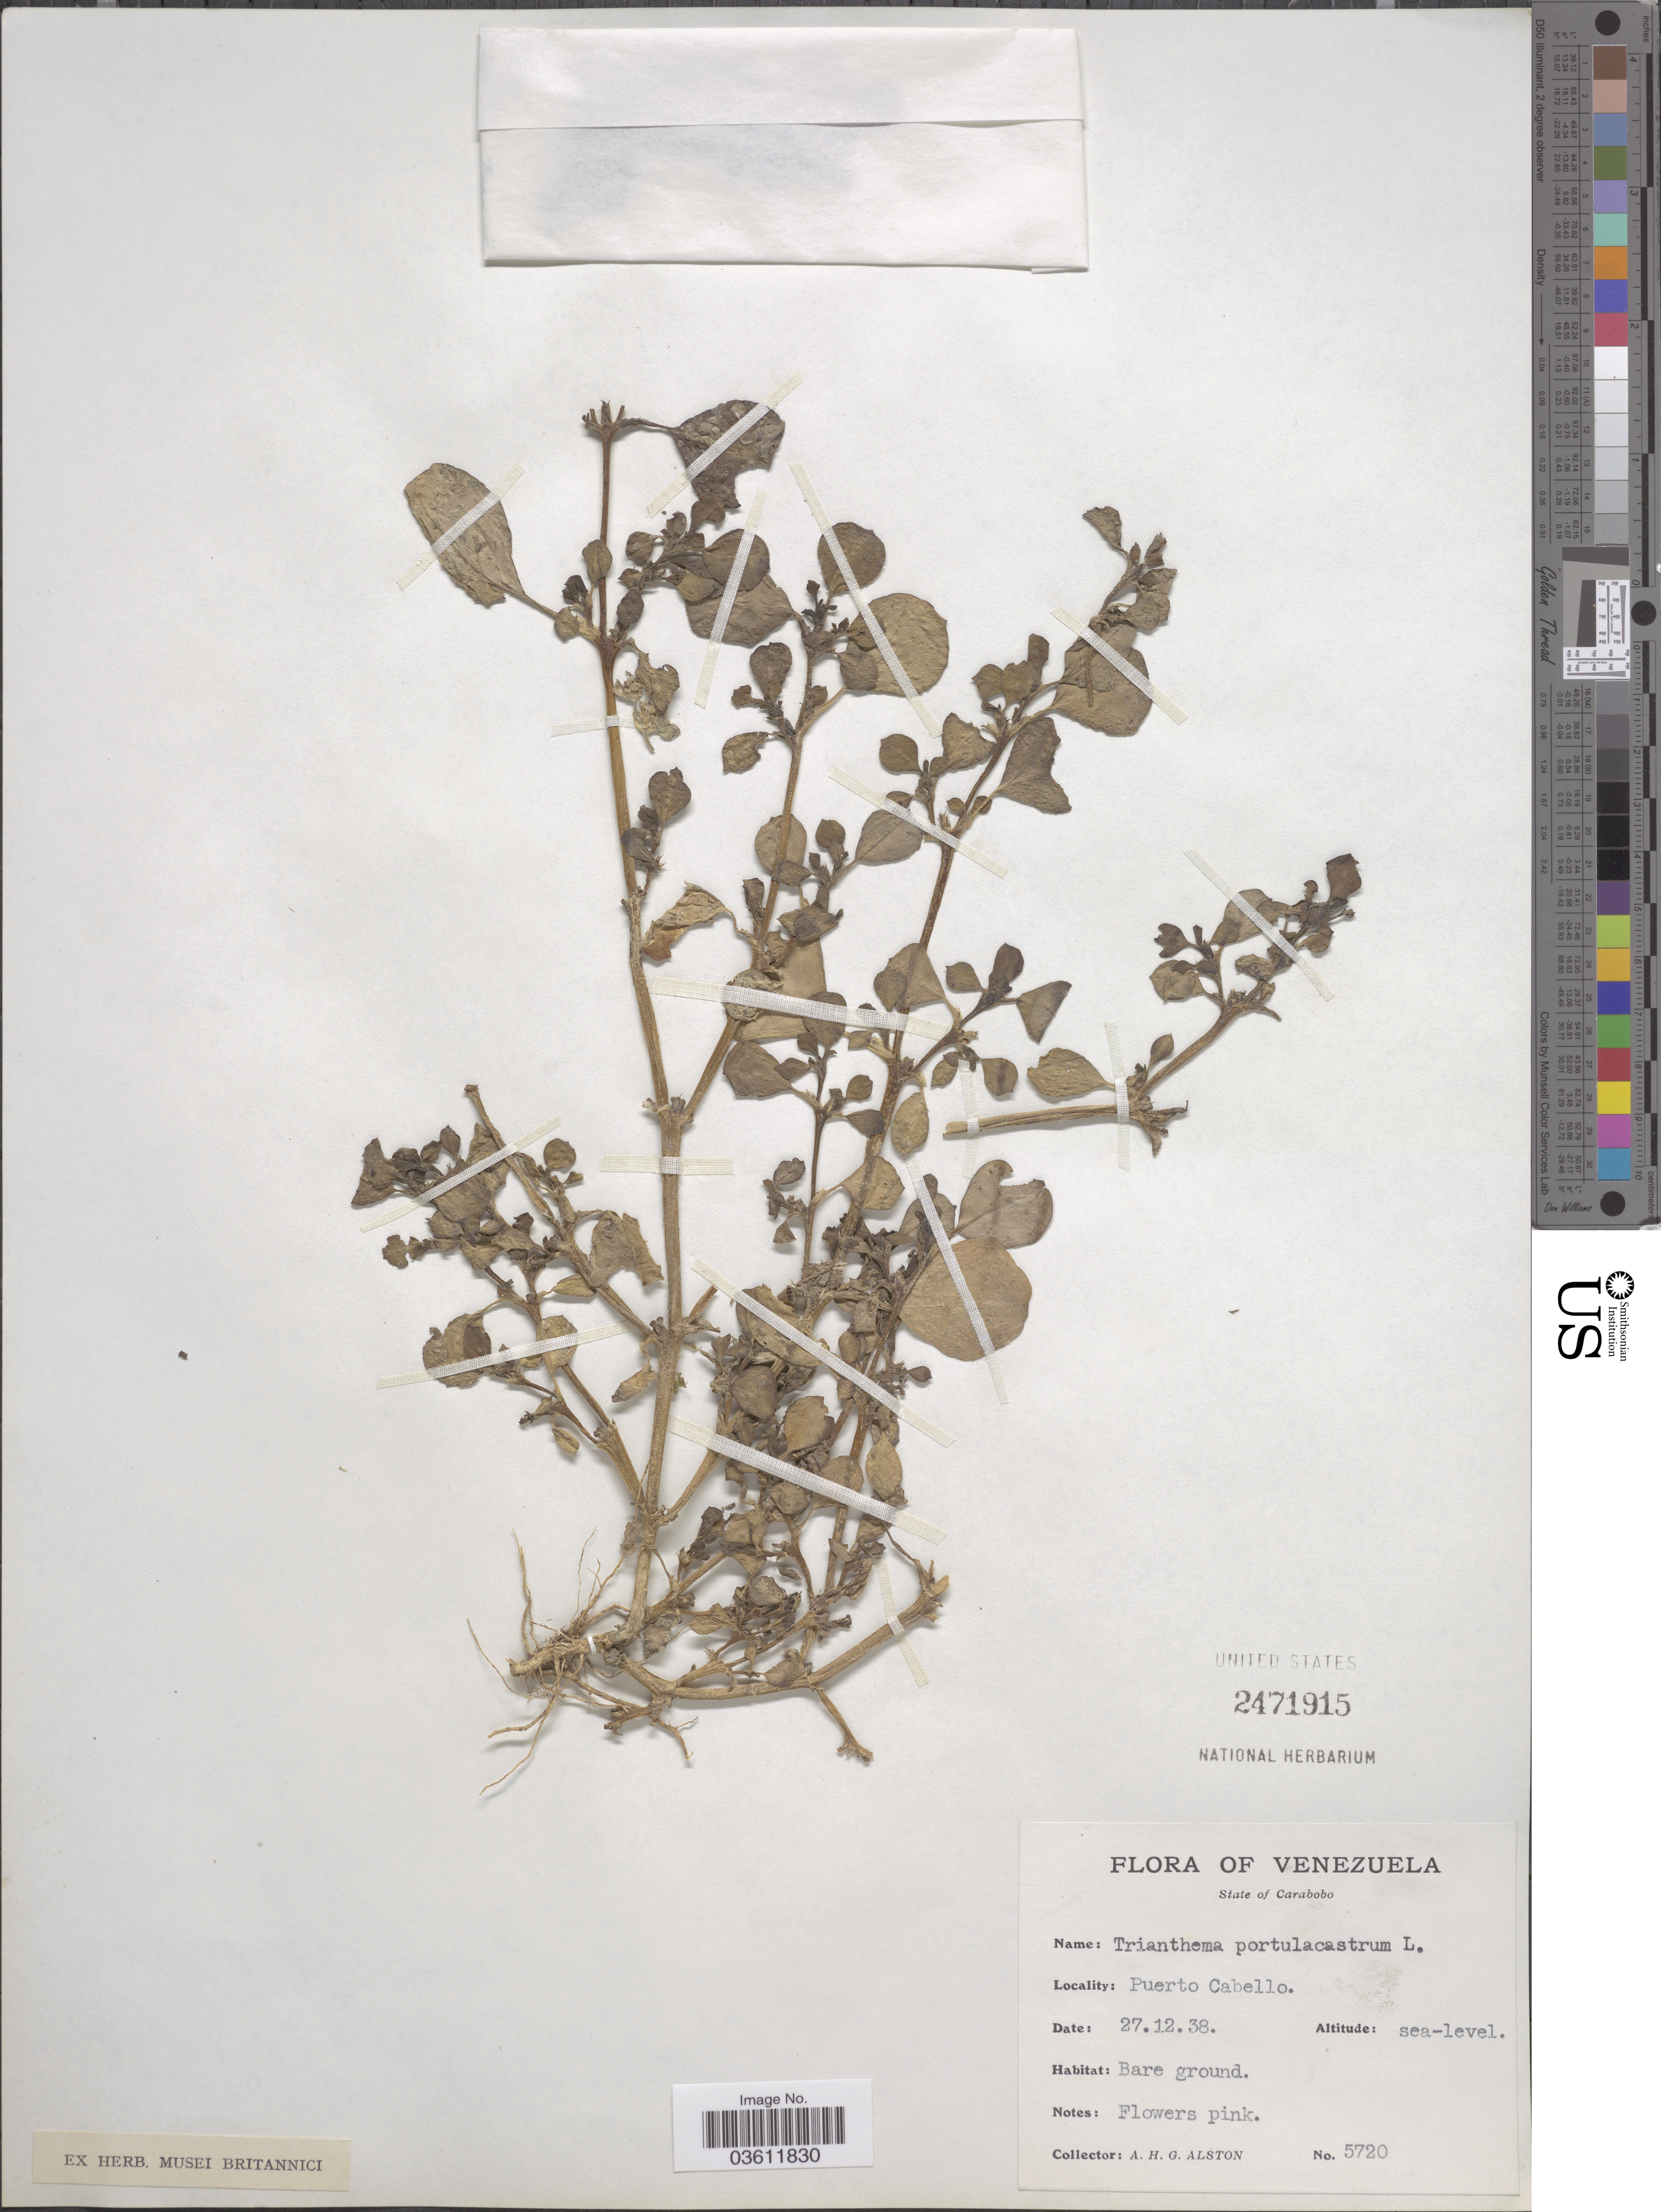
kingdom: Plantae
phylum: Tracheophyta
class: Magnoliopsida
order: Caryophyllales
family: Aizoaceae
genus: Trianthema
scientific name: Trianthema portulacastrum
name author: L.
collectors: A. H. Alston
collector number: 5720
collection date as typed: Transcribed d/m/y: 27/12/38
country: Venezuela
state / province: Carabobo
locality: Puerto Cabello.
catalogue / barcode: US 2471915